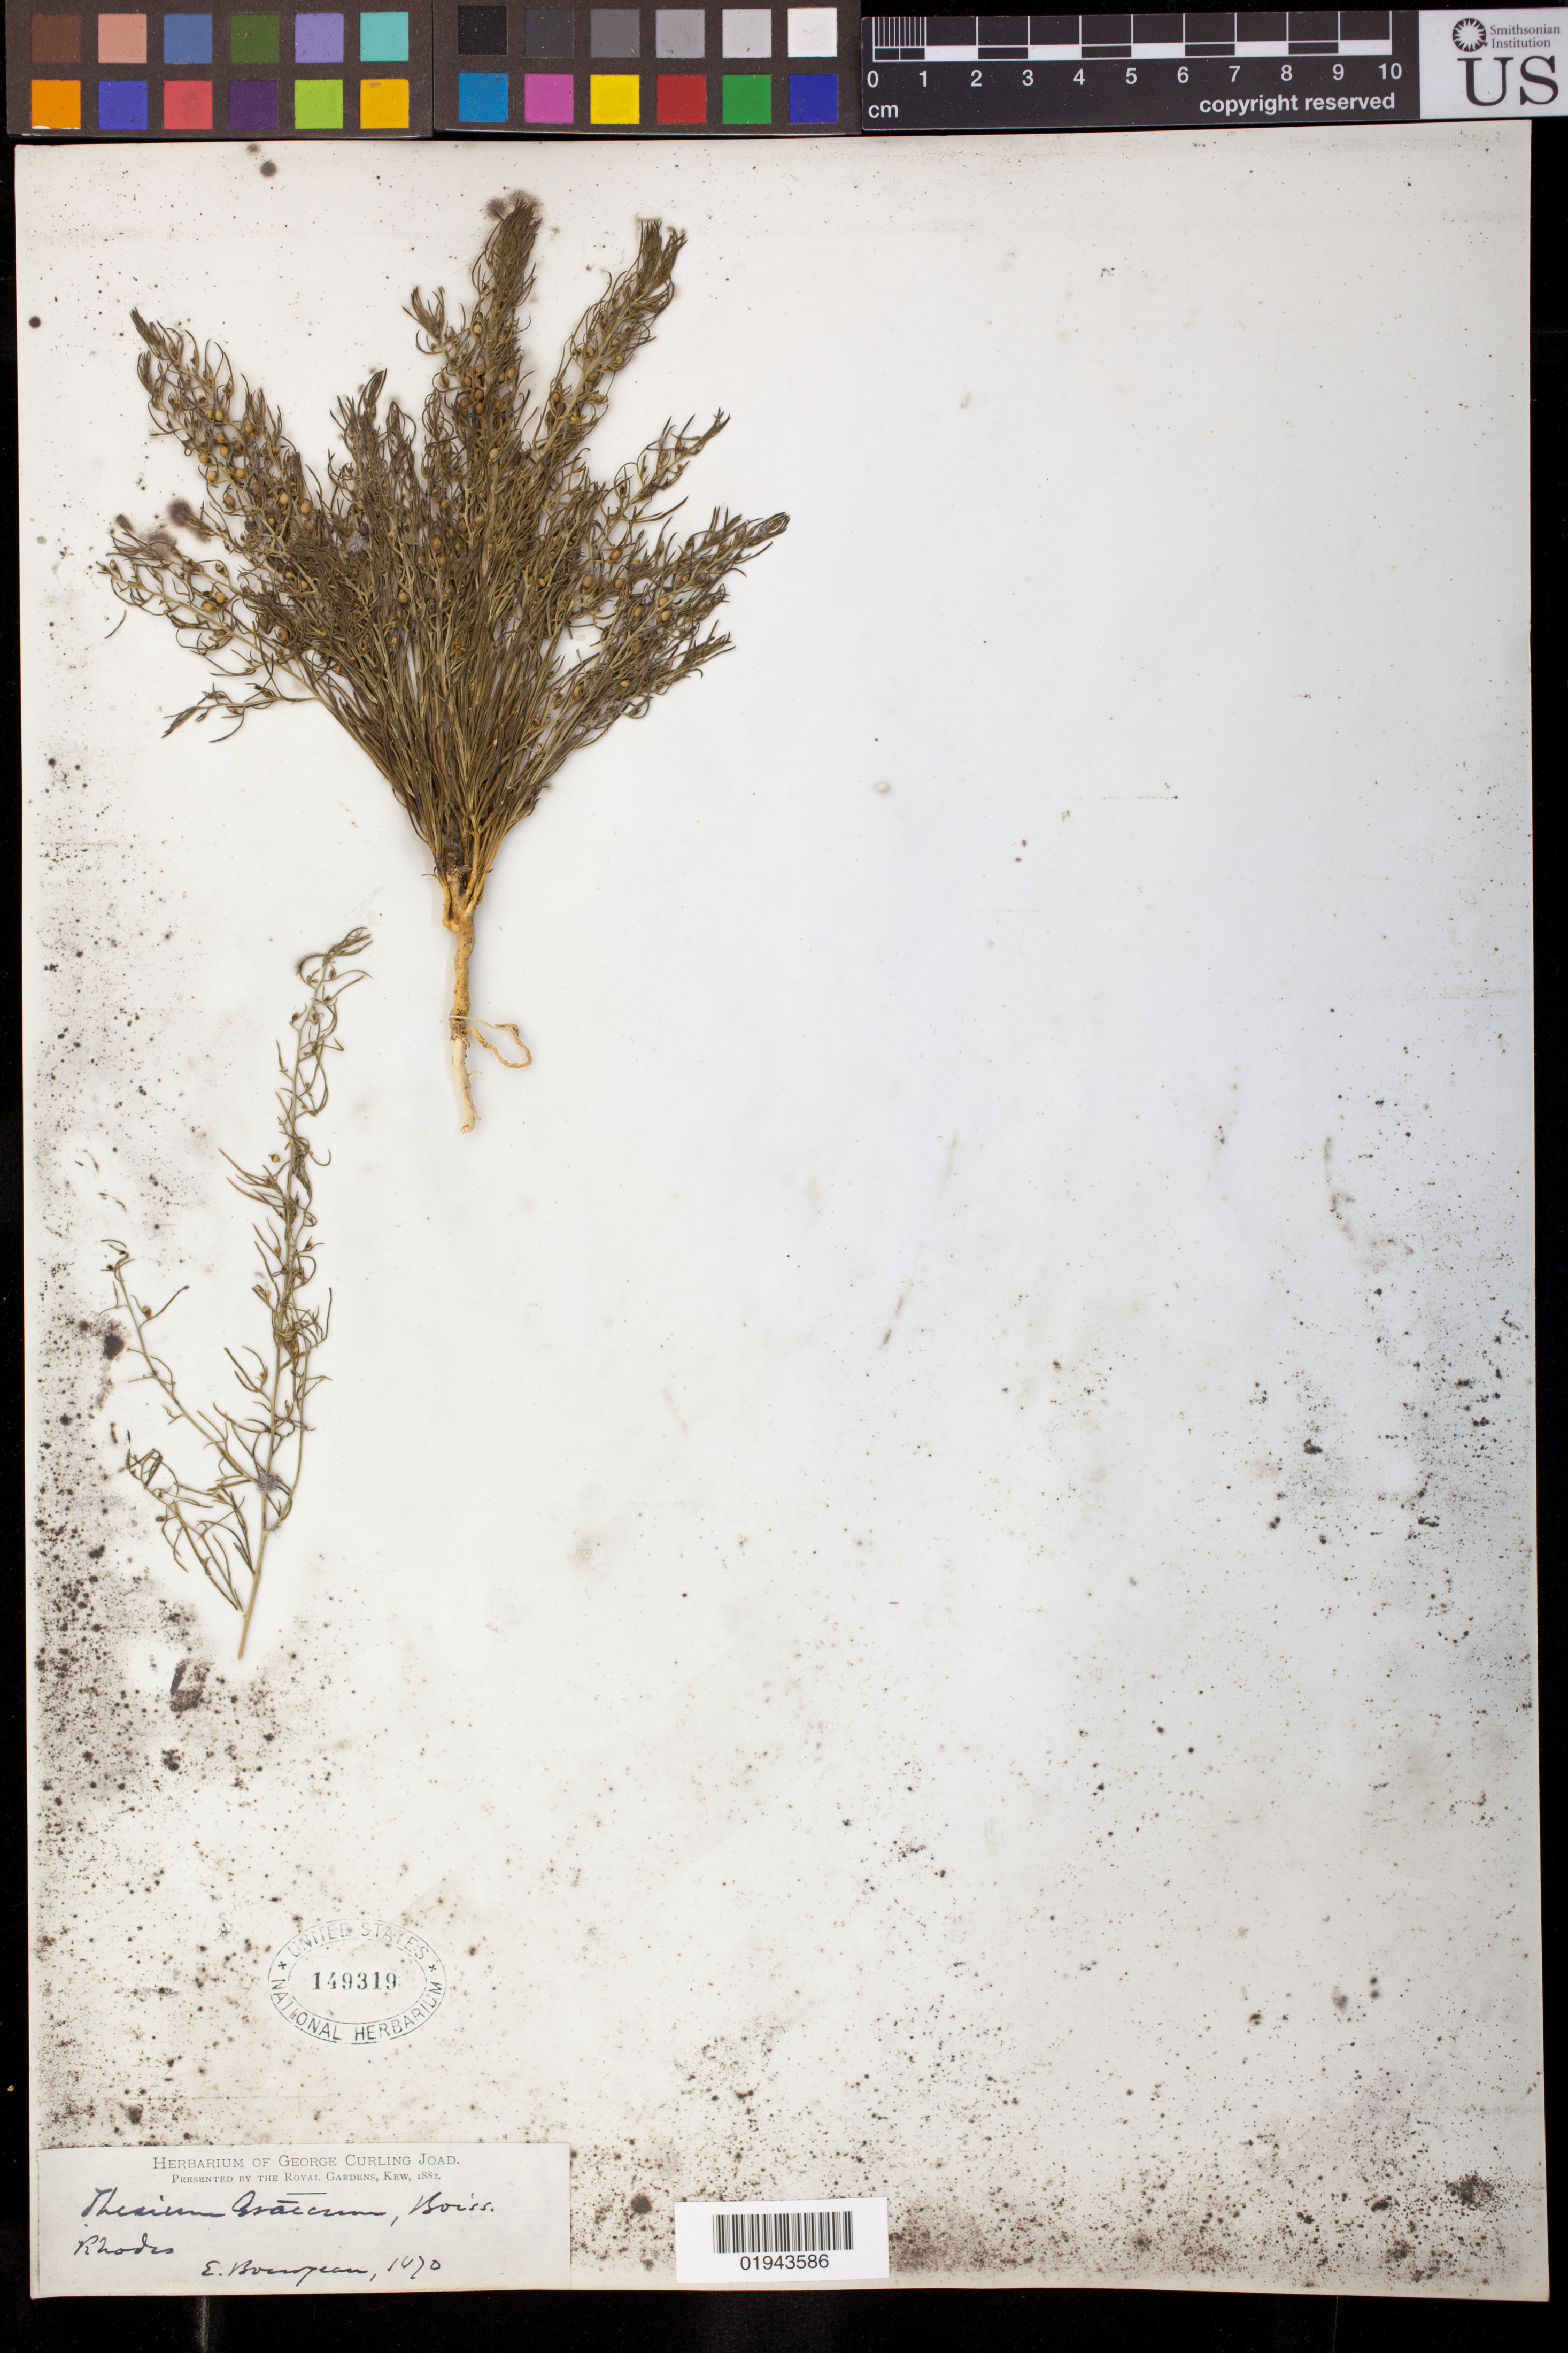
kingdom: Plantae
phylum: Tracheophyta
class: Magnoliopsida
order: Santalales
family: Thesiaceae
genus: Thesium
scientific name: Thesium graceum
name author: Boiss.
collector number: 1070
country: Greece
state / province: South Aegean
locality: Rhodes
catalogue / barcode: US 149319